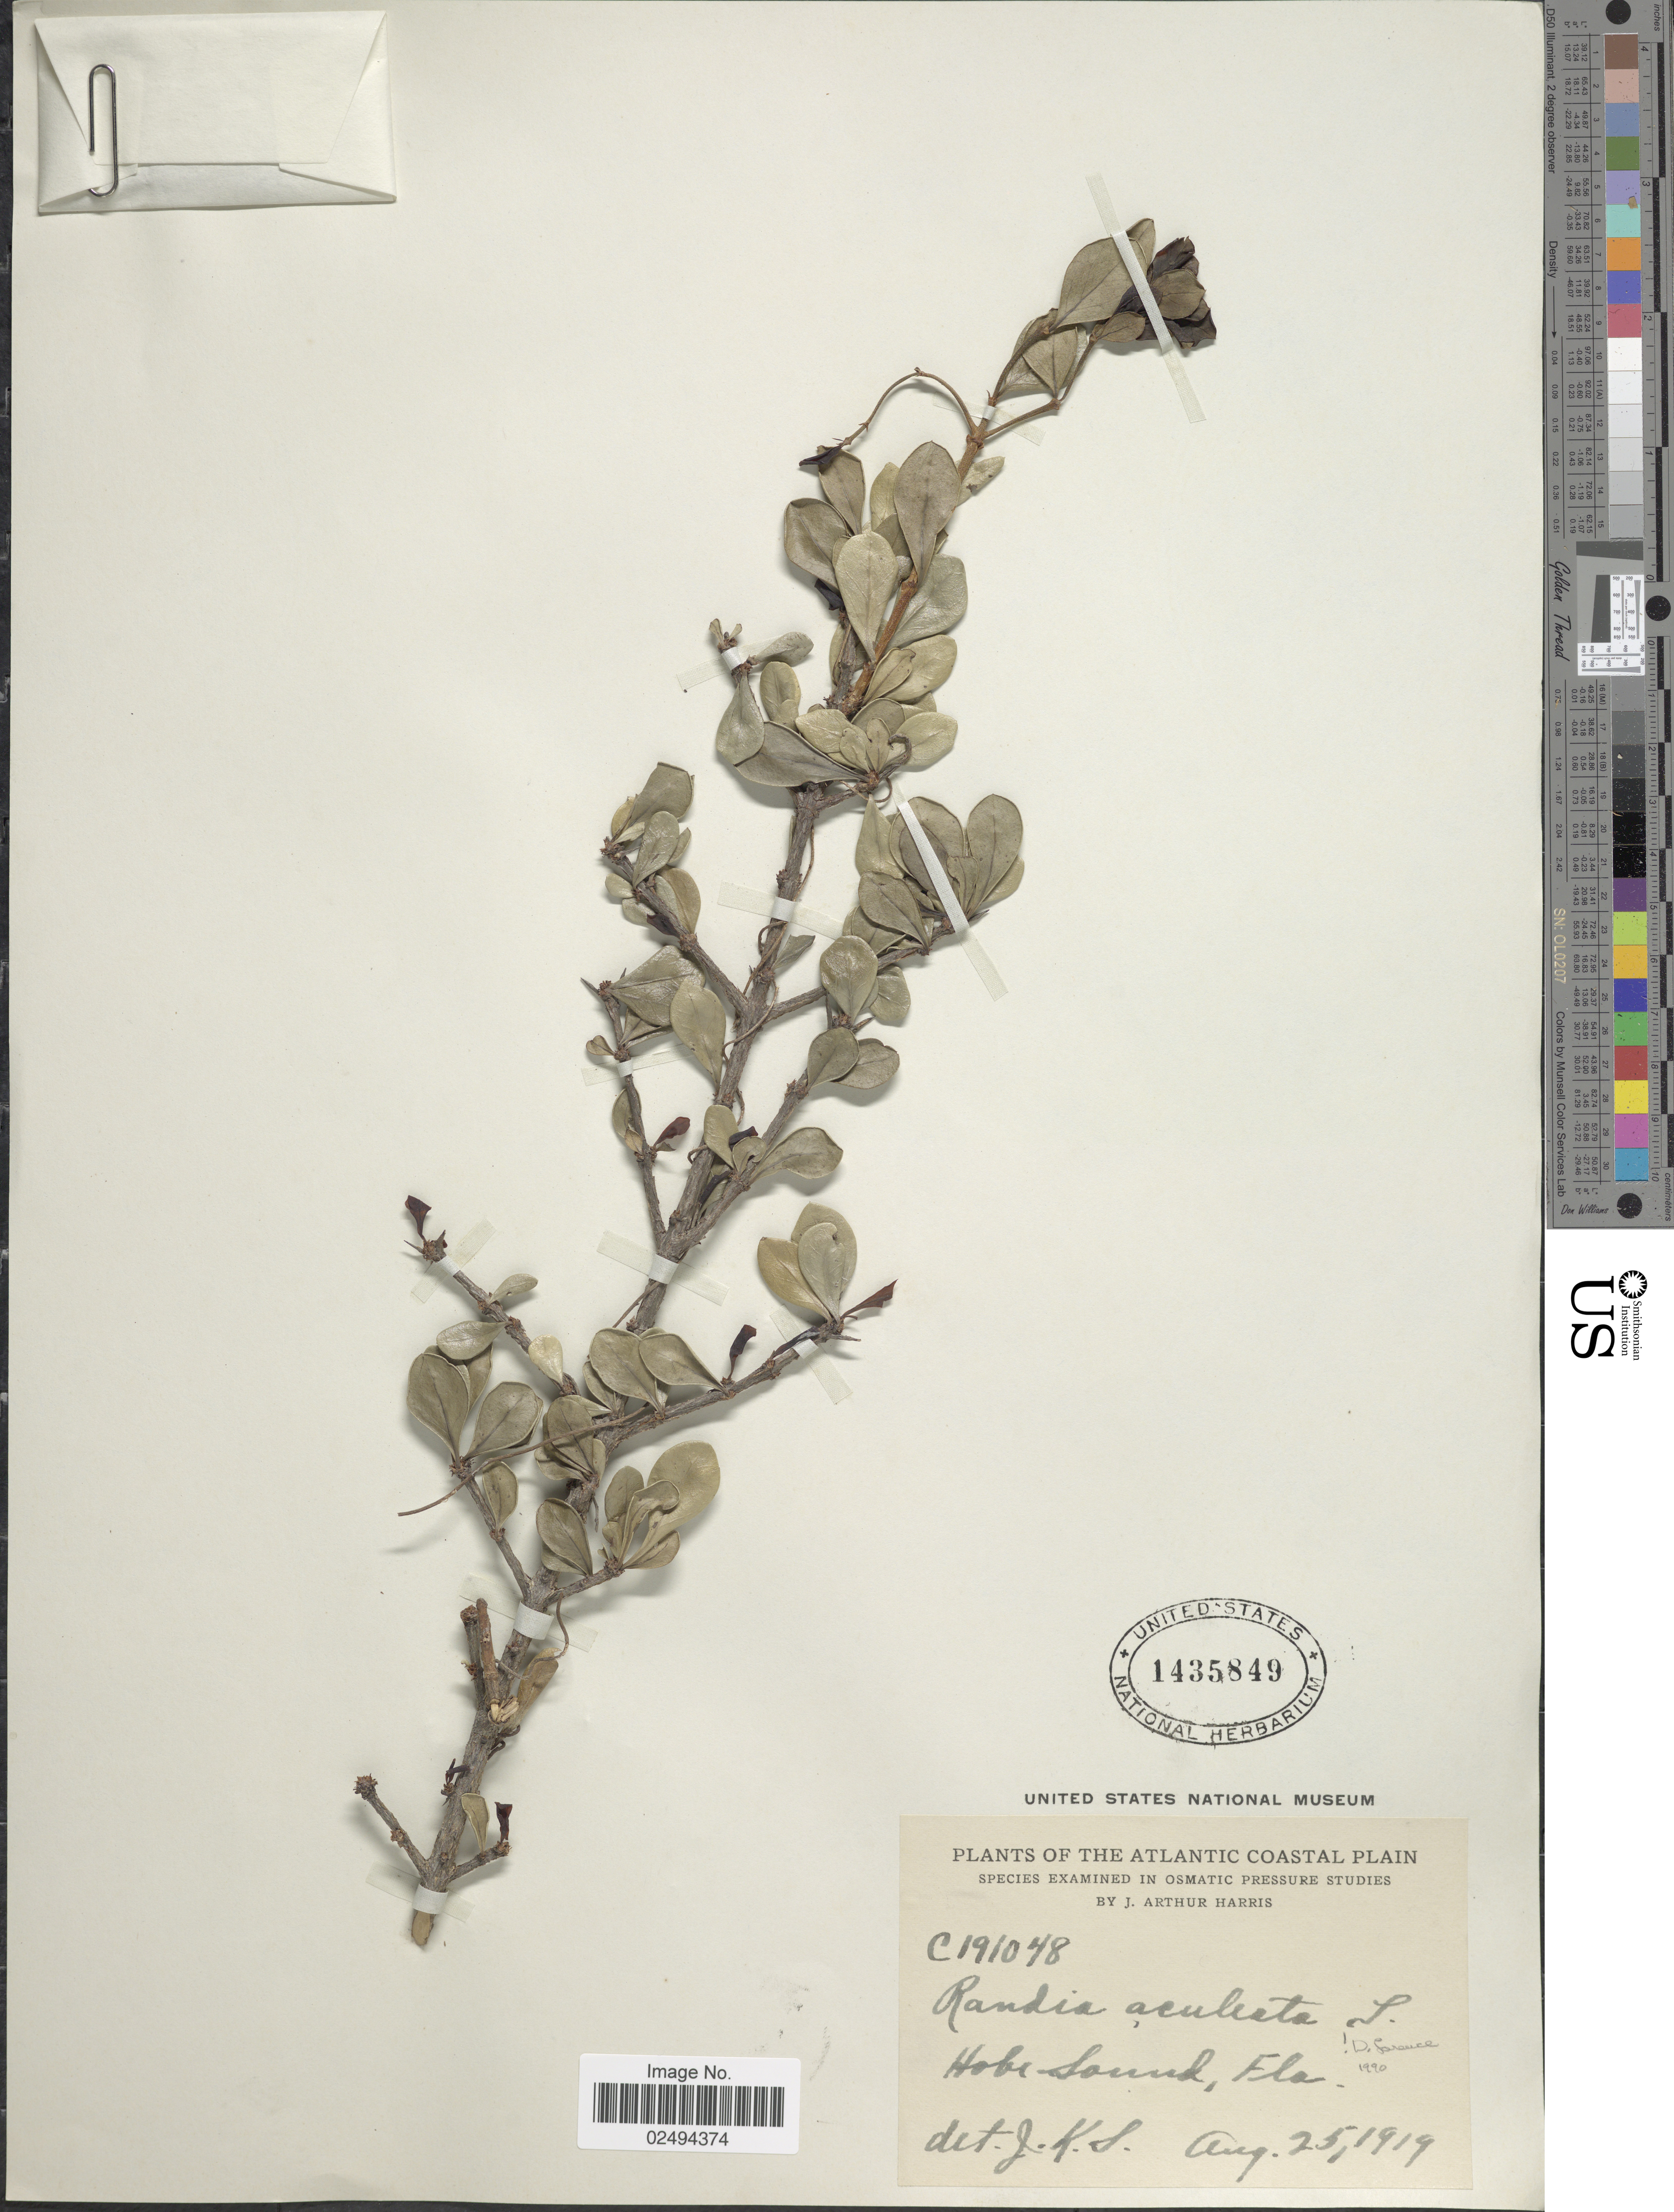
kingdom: Plantae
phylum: Tracheophyta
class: Magnoliopsida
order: Gentianales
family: Rubiaceae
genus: Randia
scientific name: Randia aculeata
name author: L.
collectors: J. A. Harris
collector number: C191048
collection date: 1919-08-25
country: United States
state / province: Florida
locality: The Atlantic Coastal Plain, Hobe Sound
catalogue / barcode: US 1435849